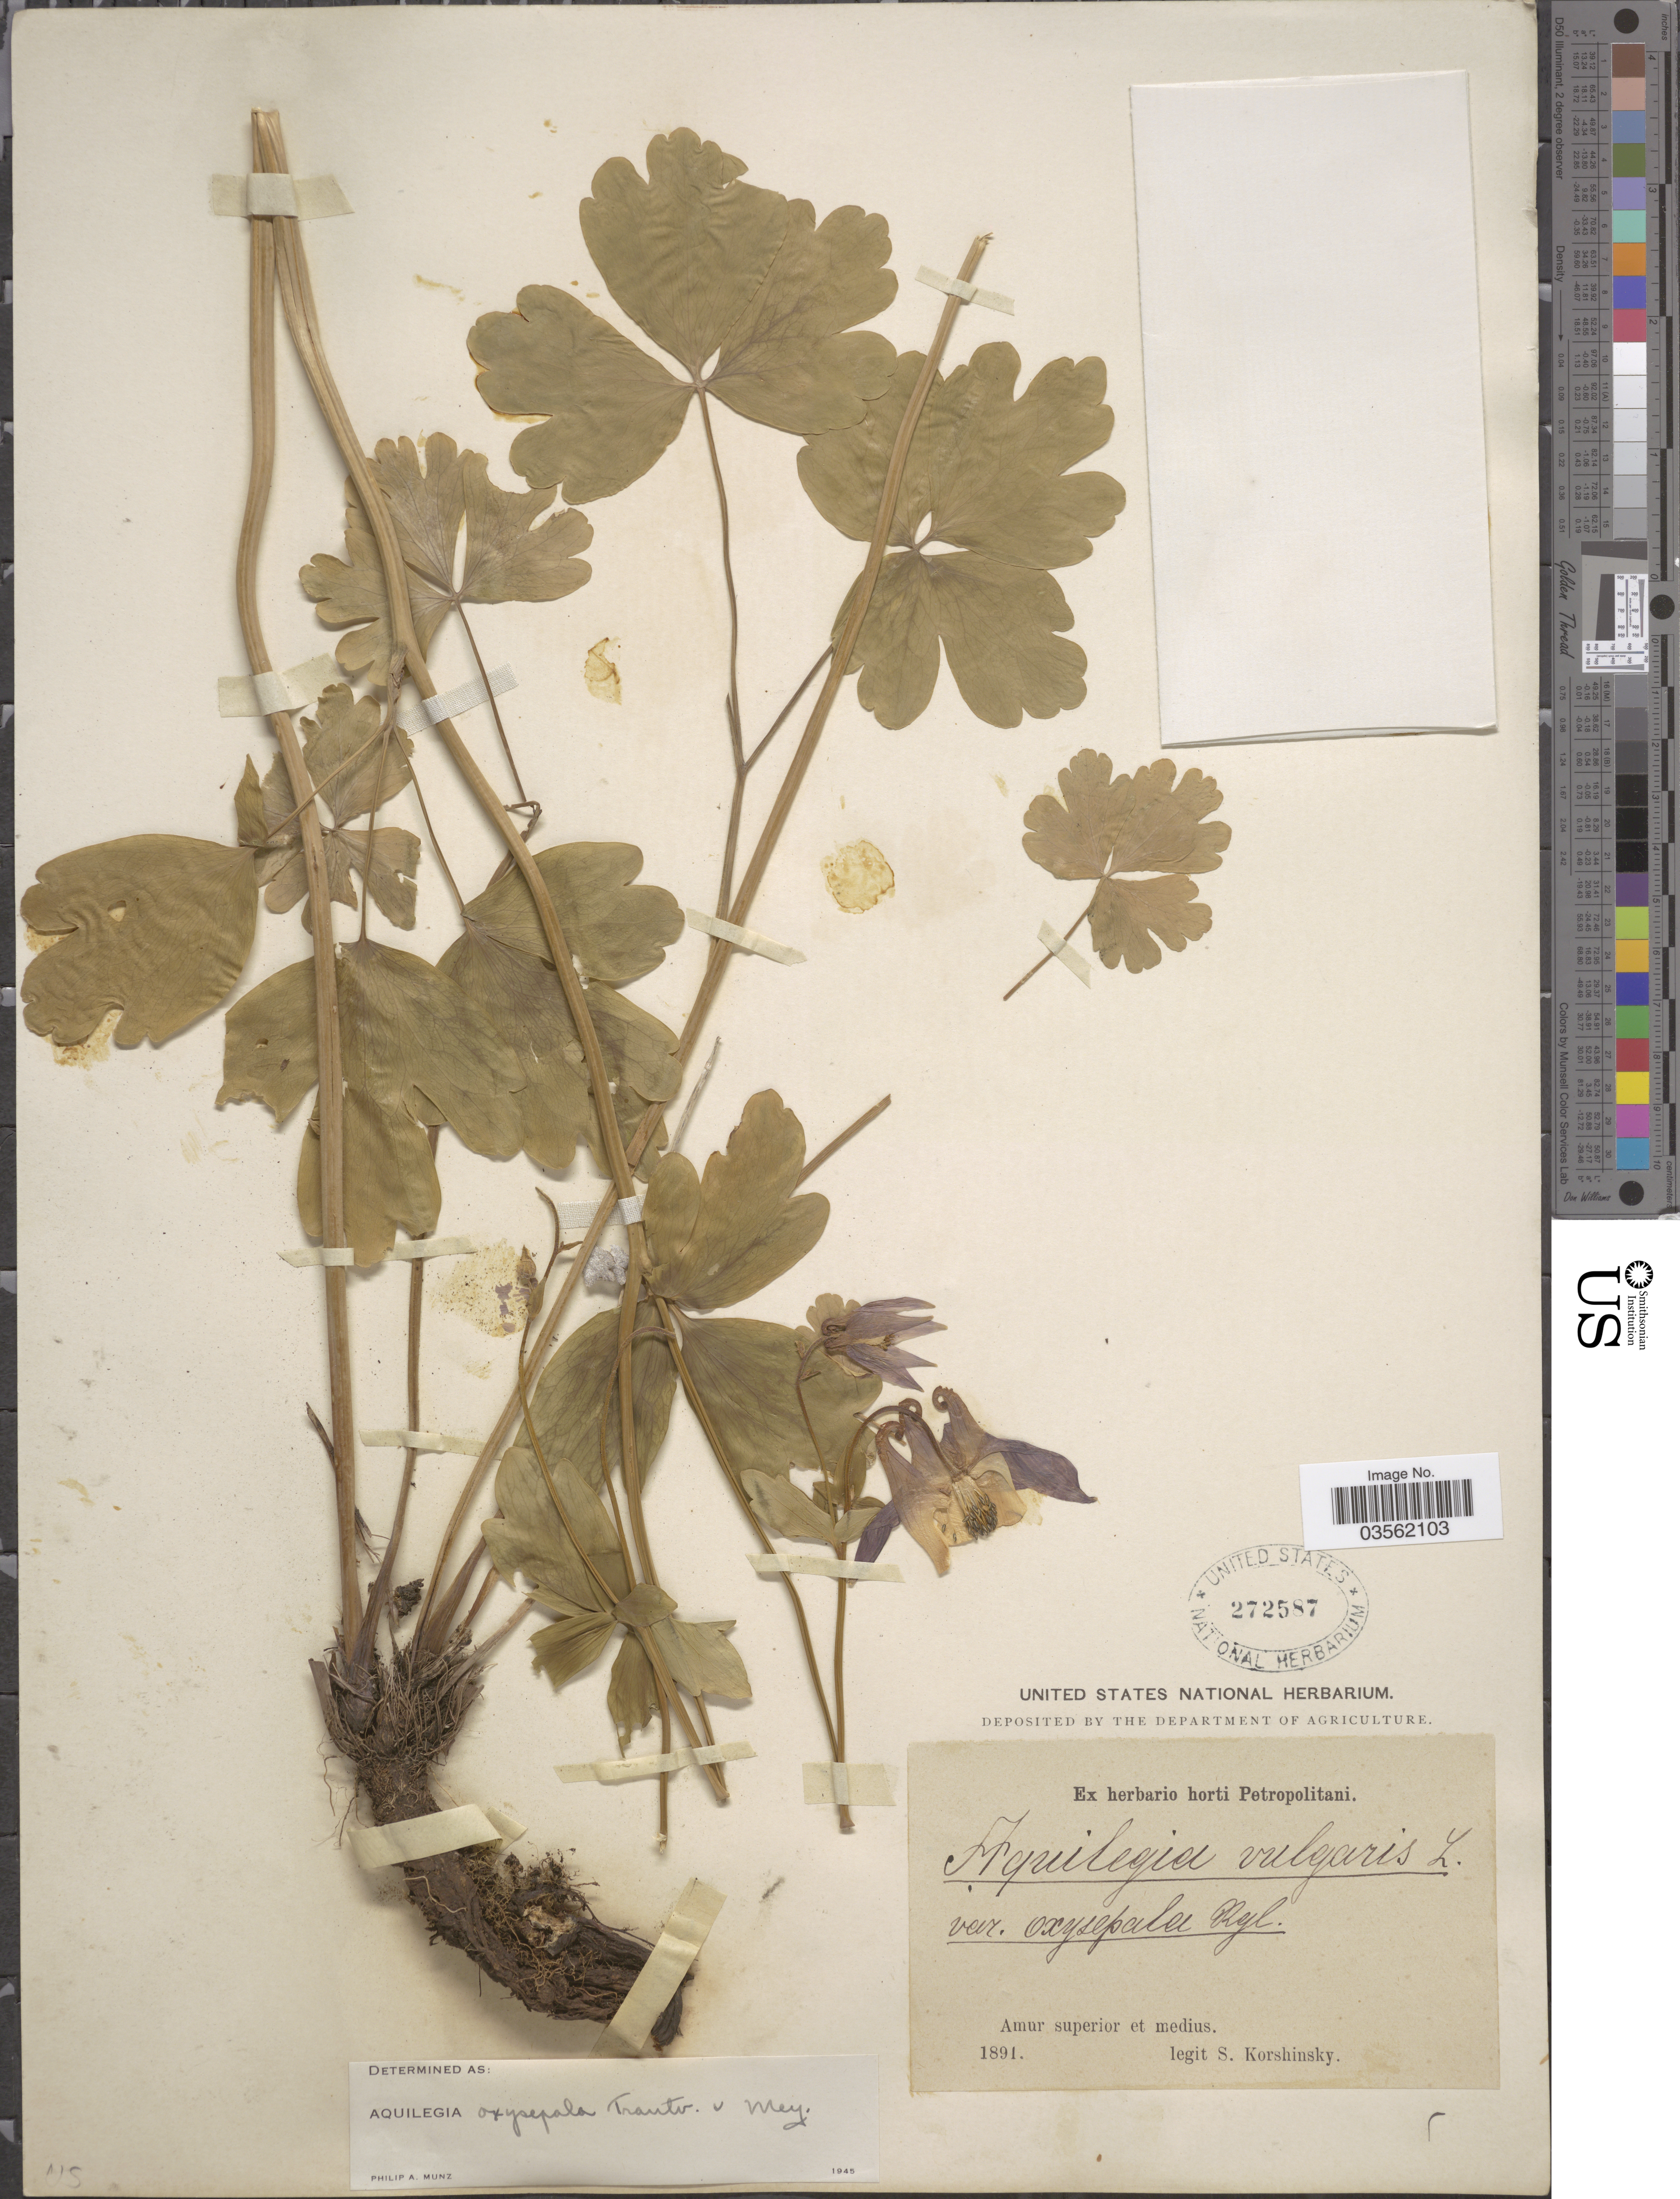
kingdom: Plantae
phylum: Tracheophyta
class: Magnoliopsida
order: Ranunculales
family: Ranunculaceae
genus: Aquilegia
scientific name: Aquilegia oxysepala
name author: Trautv. & C.A. Mey.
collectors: S. I. Korshinsky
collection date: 1891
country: Russian Federation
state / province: Amur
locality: Amur superior et medius.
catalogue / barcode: US 272587